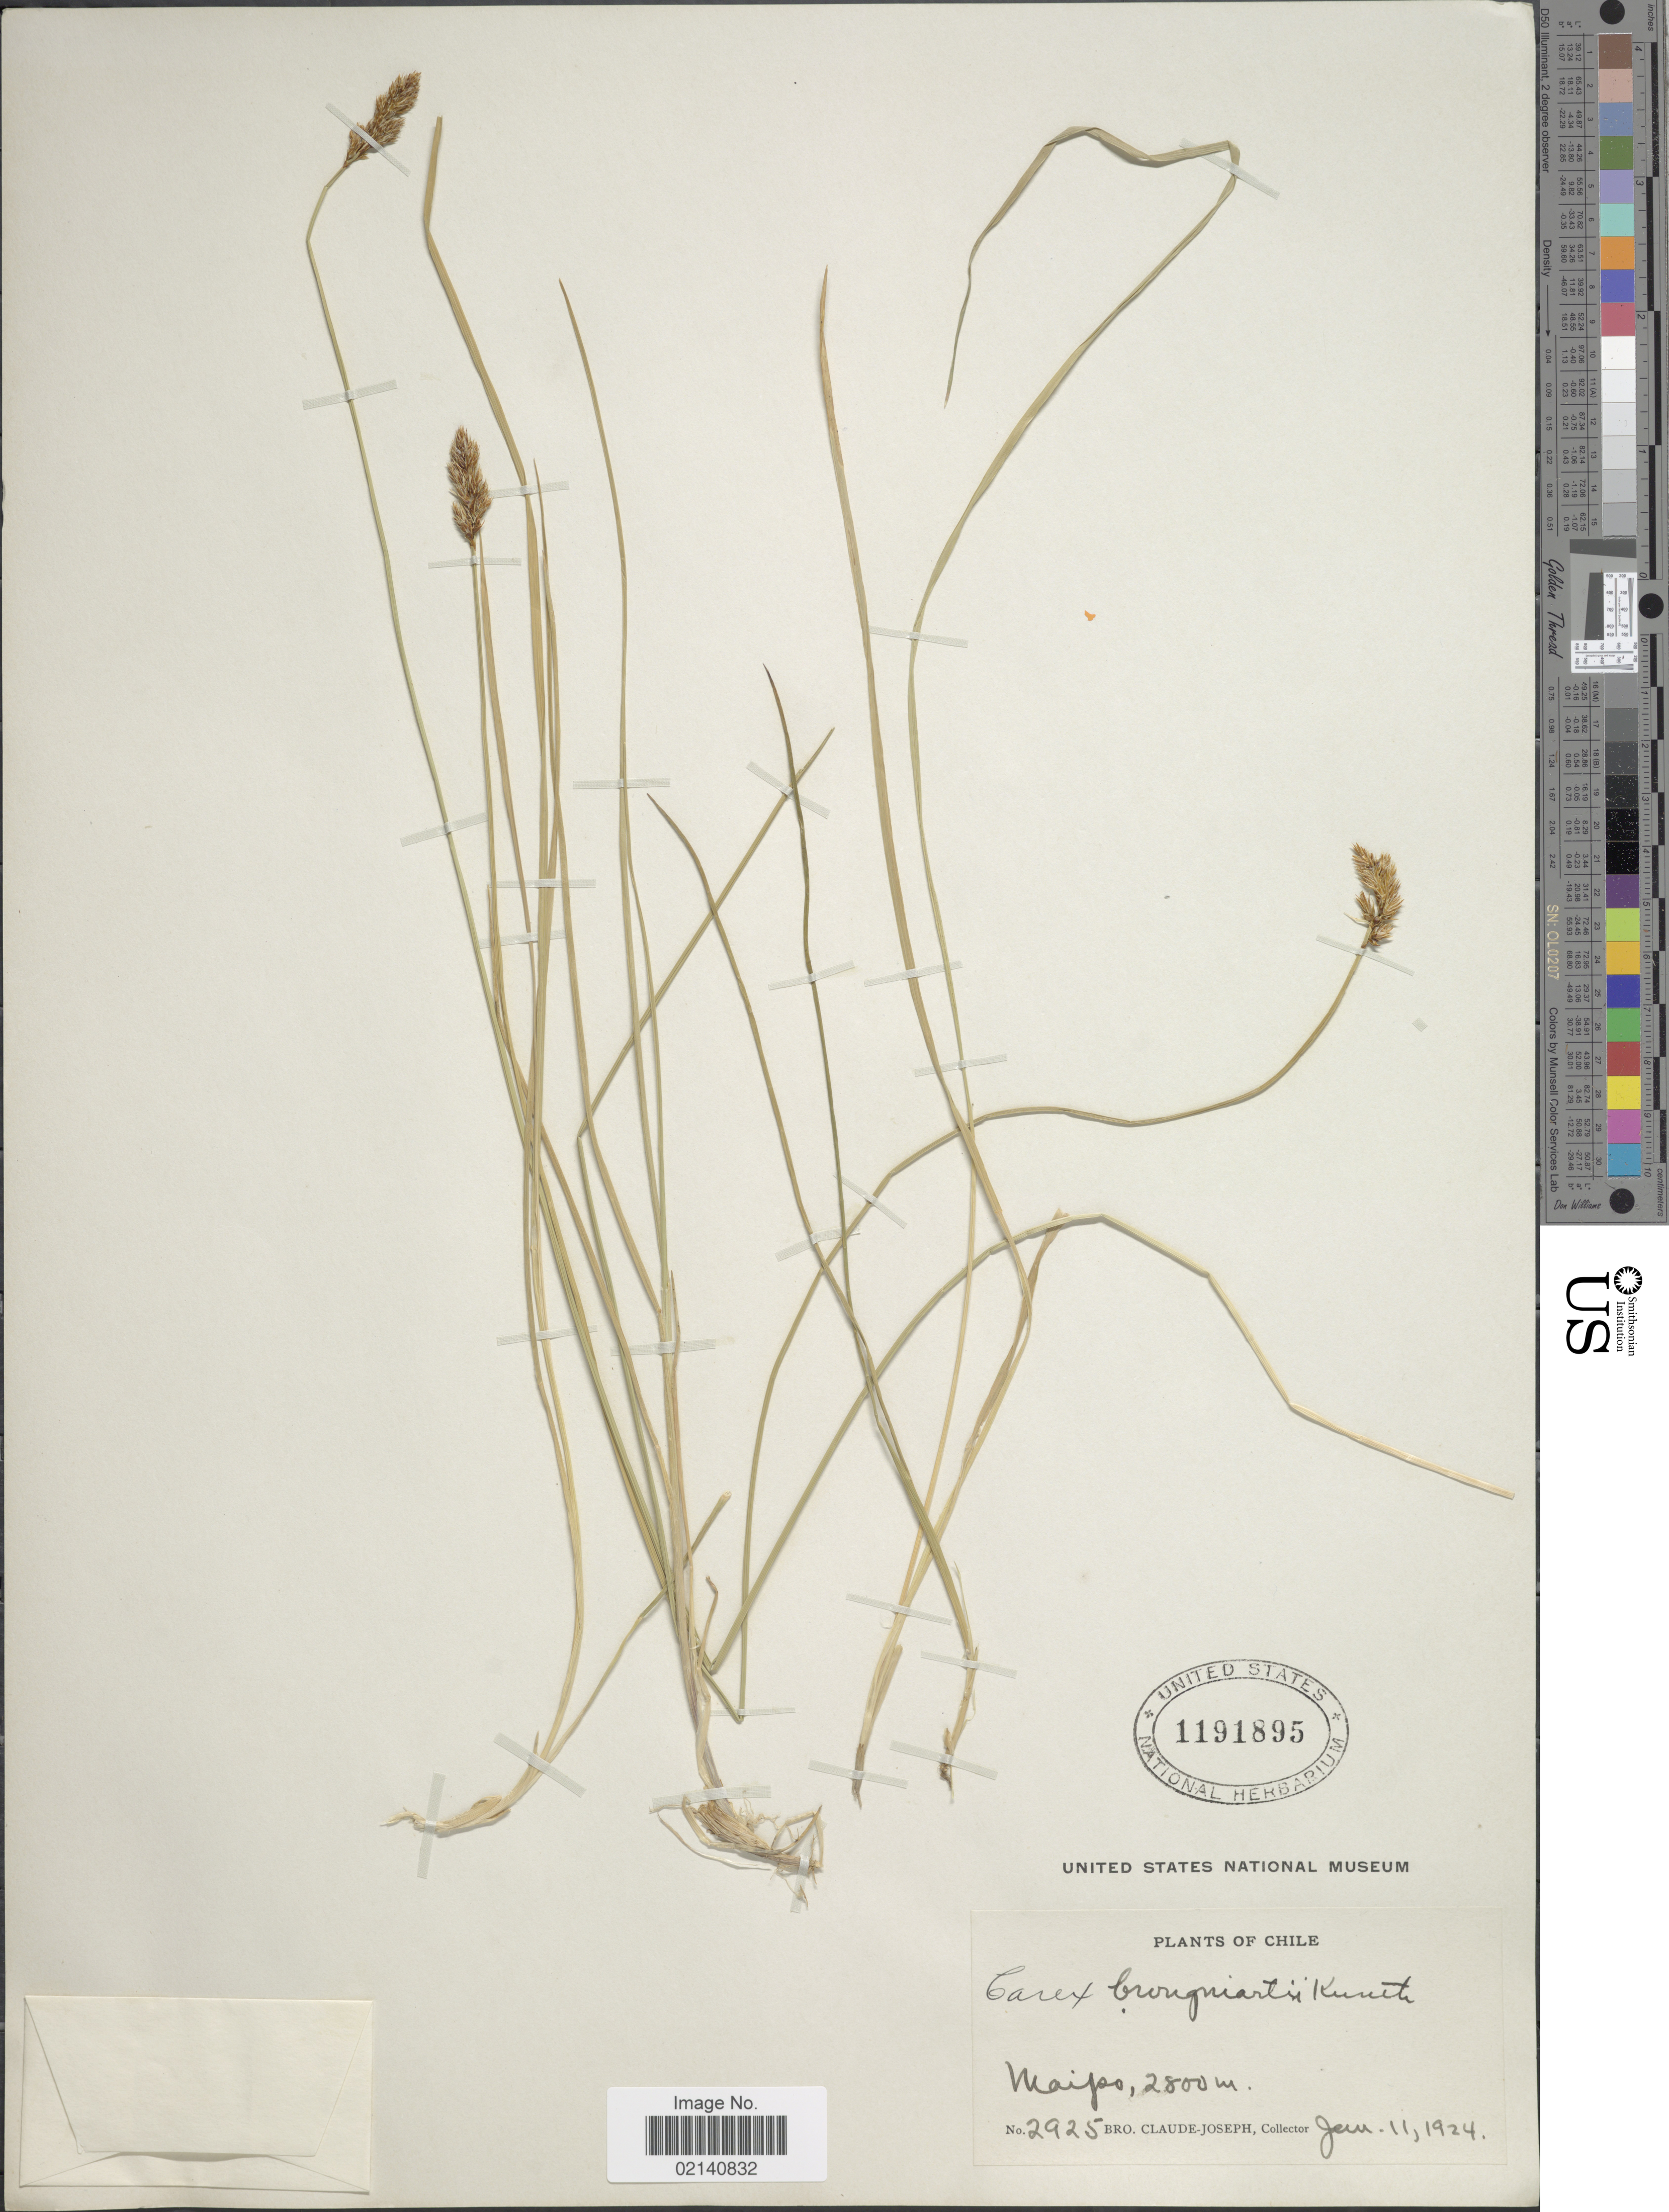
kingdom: Plantae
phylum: Tracheophyta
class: Liliopsida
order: Poales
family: Cyperaceae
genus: Carex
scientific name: Carex gayana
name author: Desv.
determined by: Jimnéz-Mejias, Pedro, (UPOS), Universidad Pablo de Olavide (SPAIN)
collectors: Bro. Claude-Joseph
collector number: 2925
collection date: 1924-01-11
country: Chile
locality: Maipo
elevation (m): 2800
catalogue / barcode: US 1191895